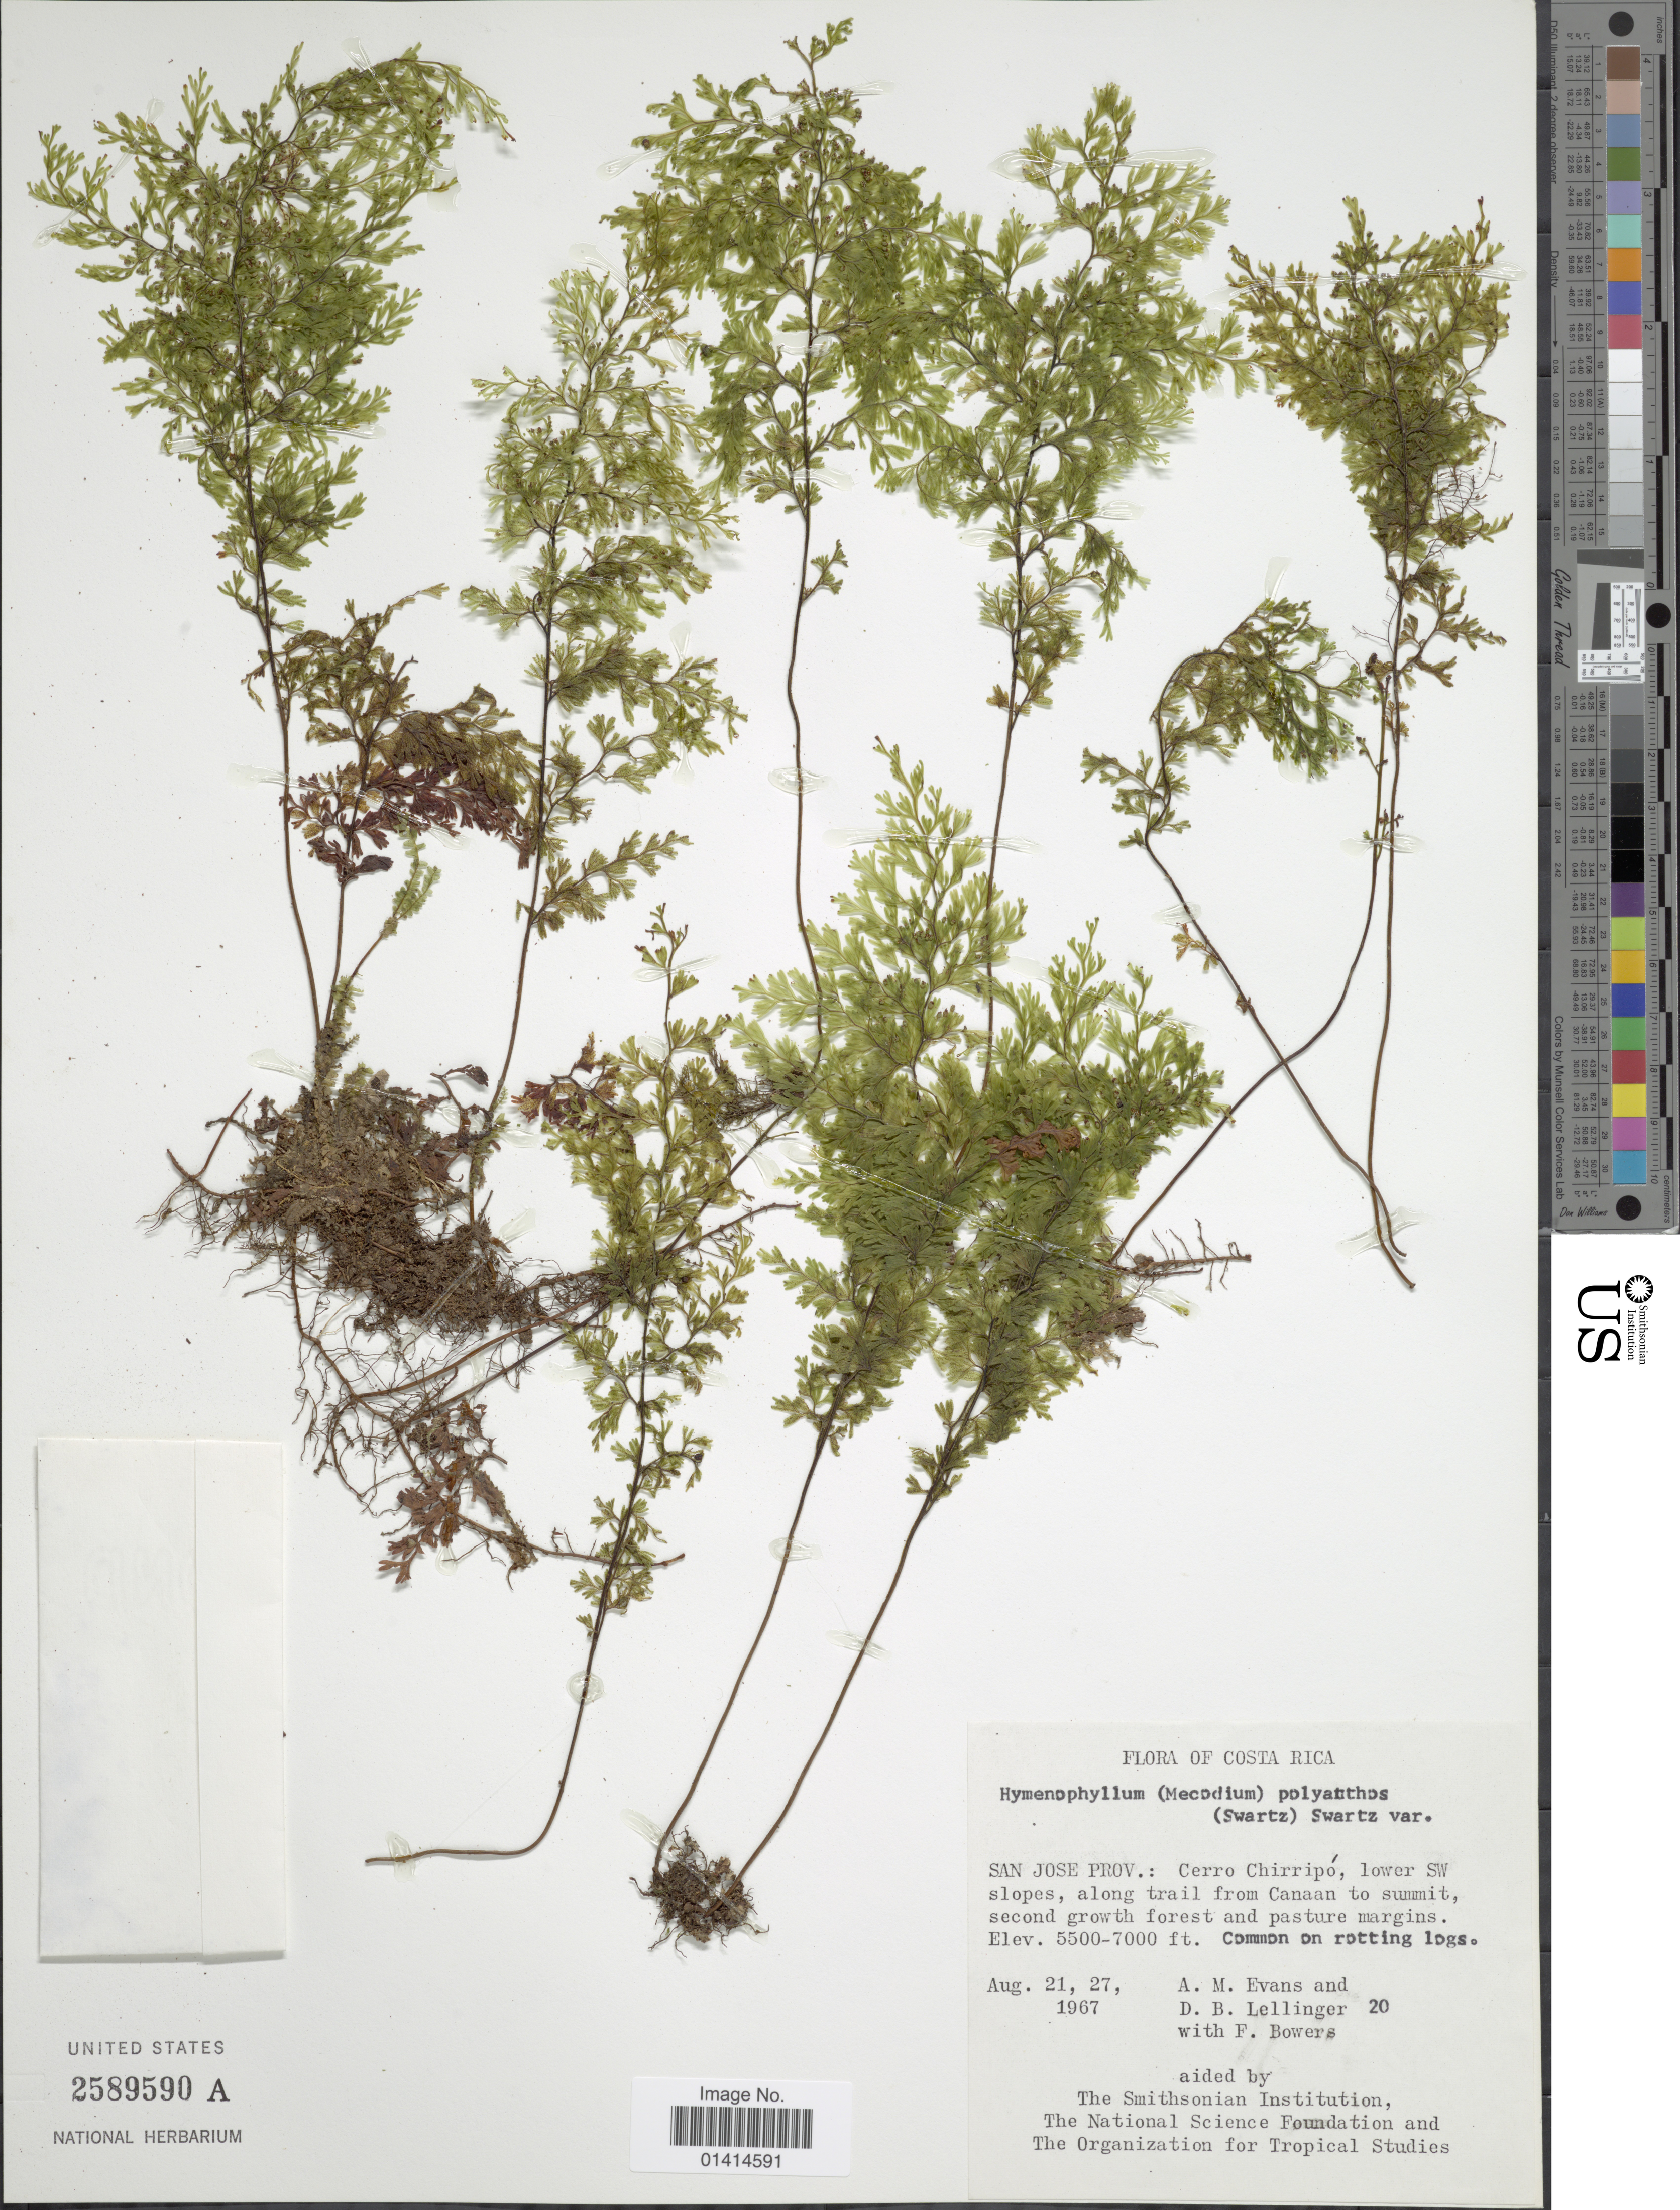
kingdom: Plantae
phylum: Tracheophyta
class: Polypodiopsida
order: Hymenophyllales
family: Hymenophyllaceae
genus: Hymenophyllum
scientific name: Hymenophyllum polyanthos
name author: (Sw.) Sw.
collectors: A. M. Evans, D. Lellenger & F. Bowers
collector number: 20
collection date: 1967-08-21/1967-08-27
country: Costa Rica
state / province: San José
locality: Cerro Chirripó, lower SW slopes, along trail from Canaan to summit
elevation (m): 1676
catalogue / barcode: US 2589590A